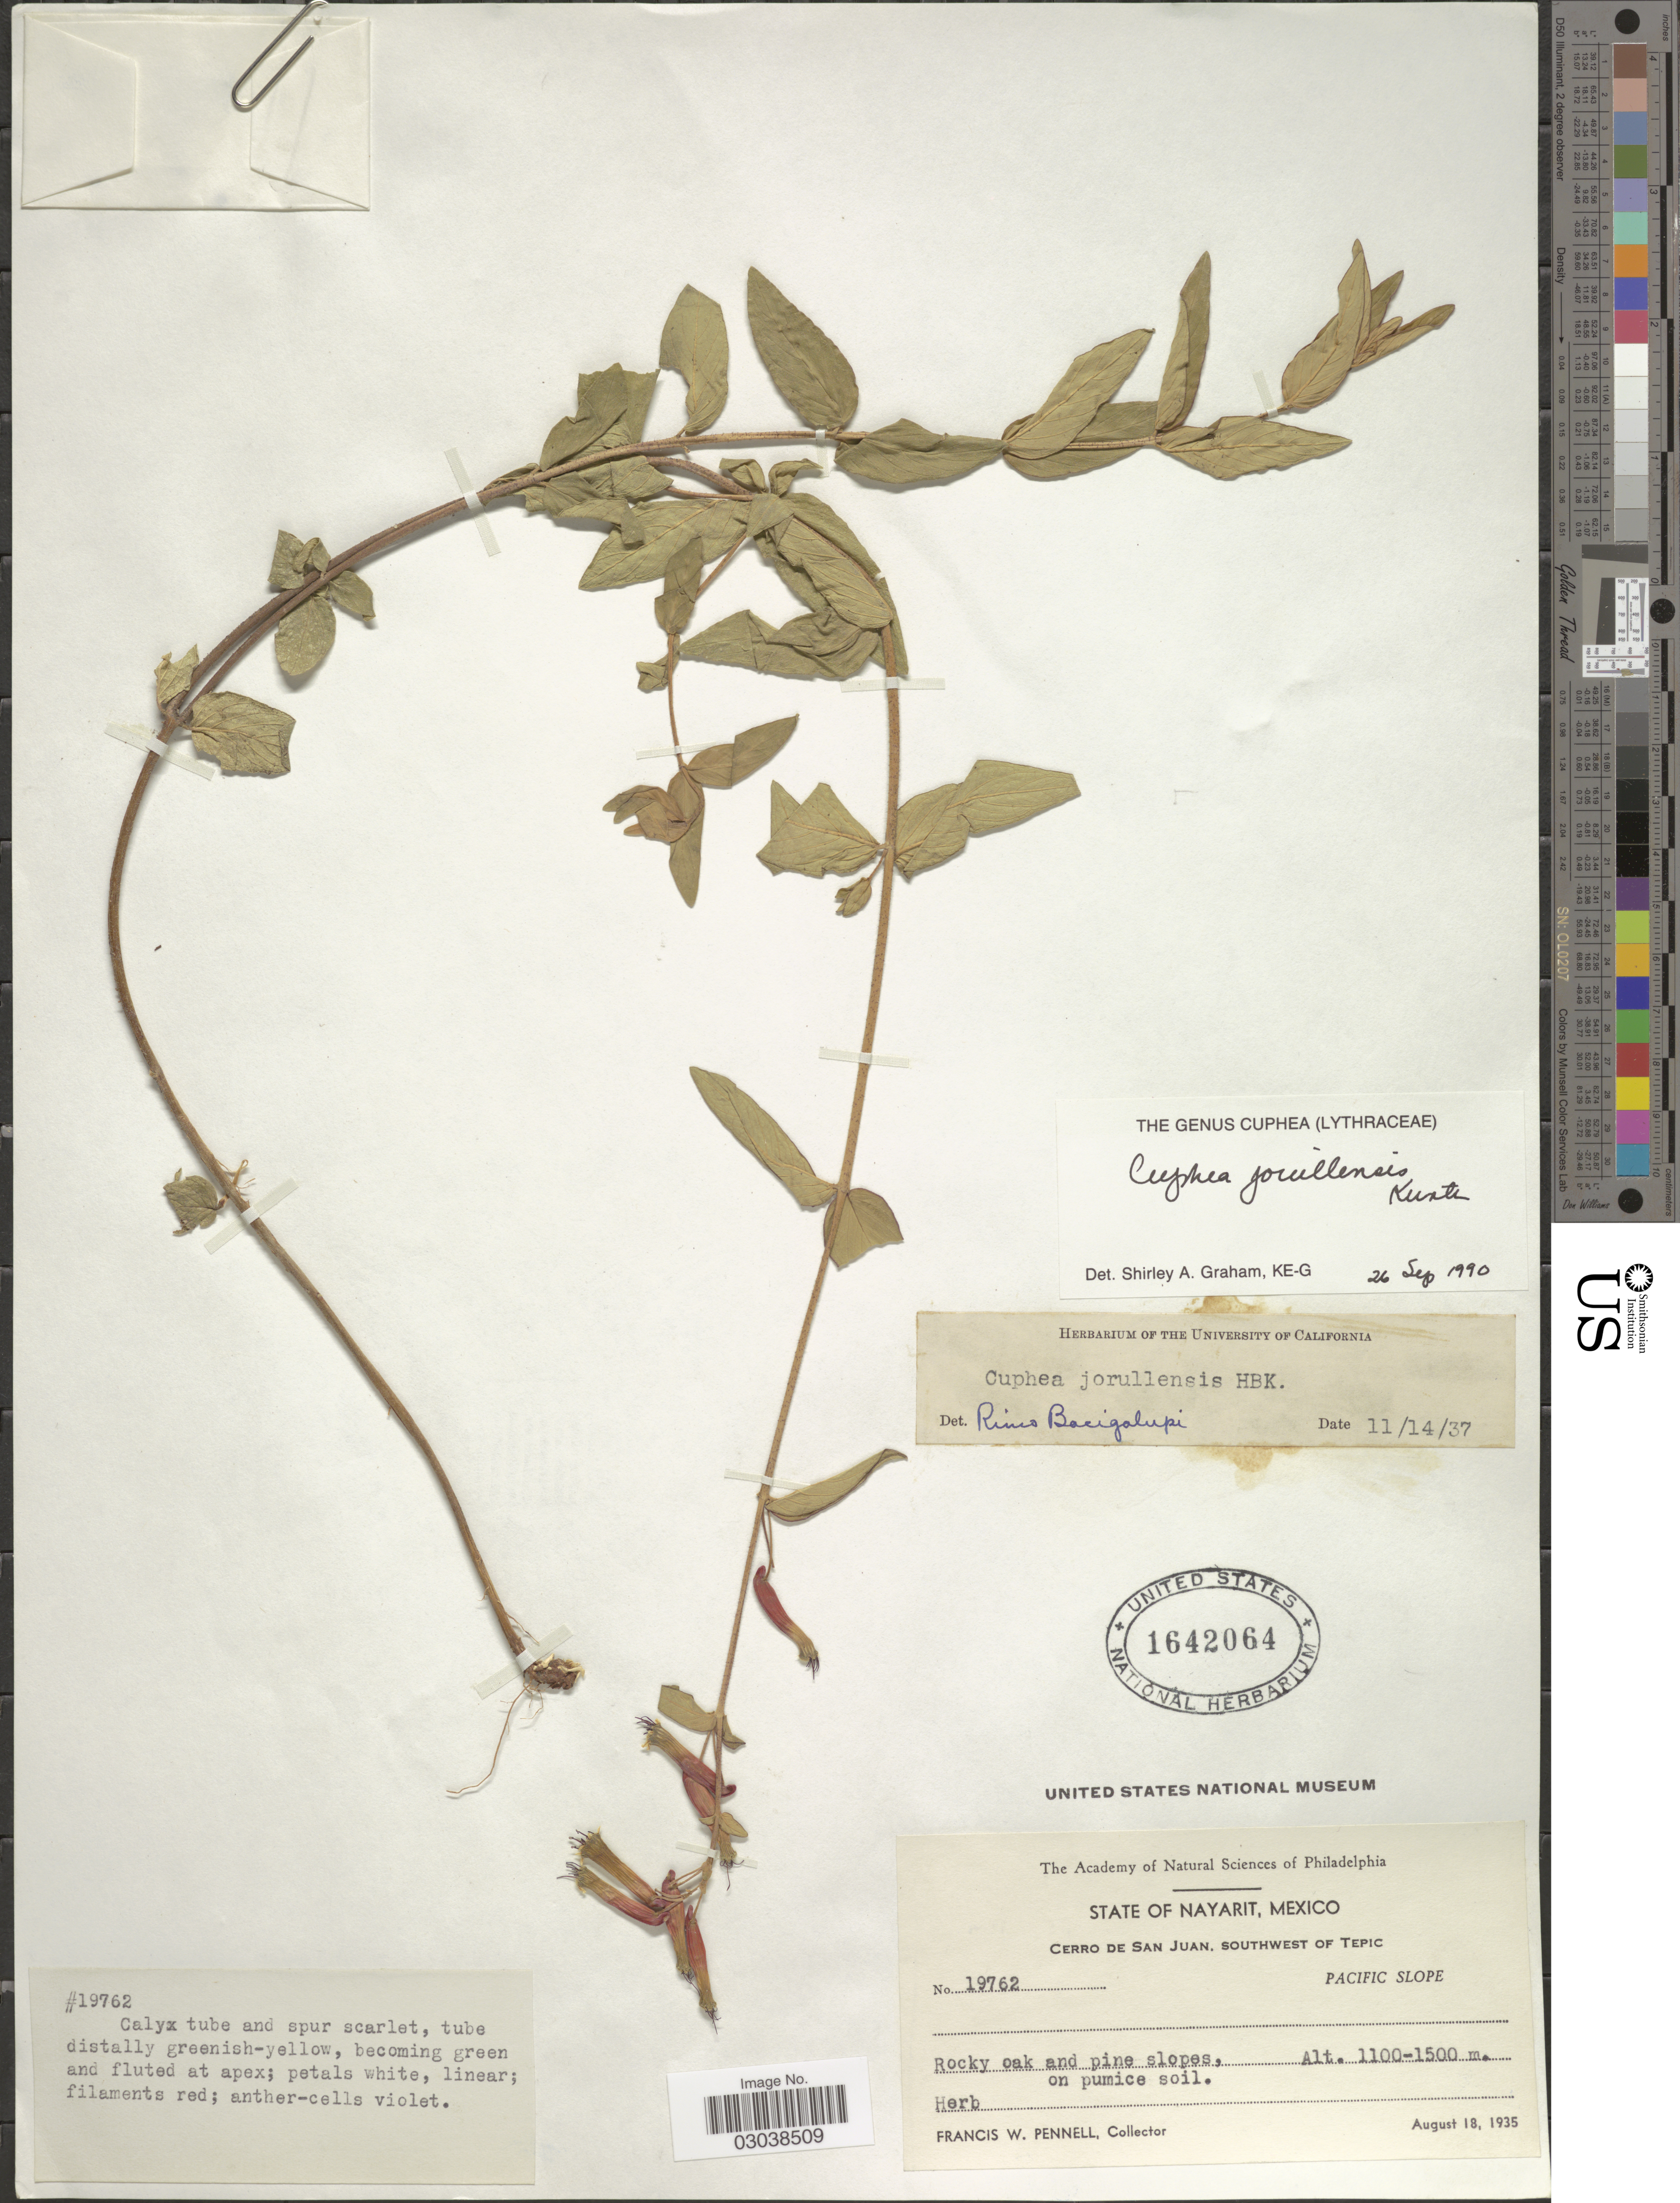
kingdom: Plantae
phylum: Tracheophyta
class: Magnoliopsida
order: Myrtales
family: Lythraceae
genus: Cuphea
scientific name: Cuphea jorullensis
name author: Kunth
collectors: F. W. Pennell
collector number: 19762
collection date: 1935-08-18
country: Mexico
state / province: Nayarit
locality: Cerro De San Juan, Southwest of Tepic, Pacific Slope.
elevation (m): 1100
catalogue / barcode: US 1642064